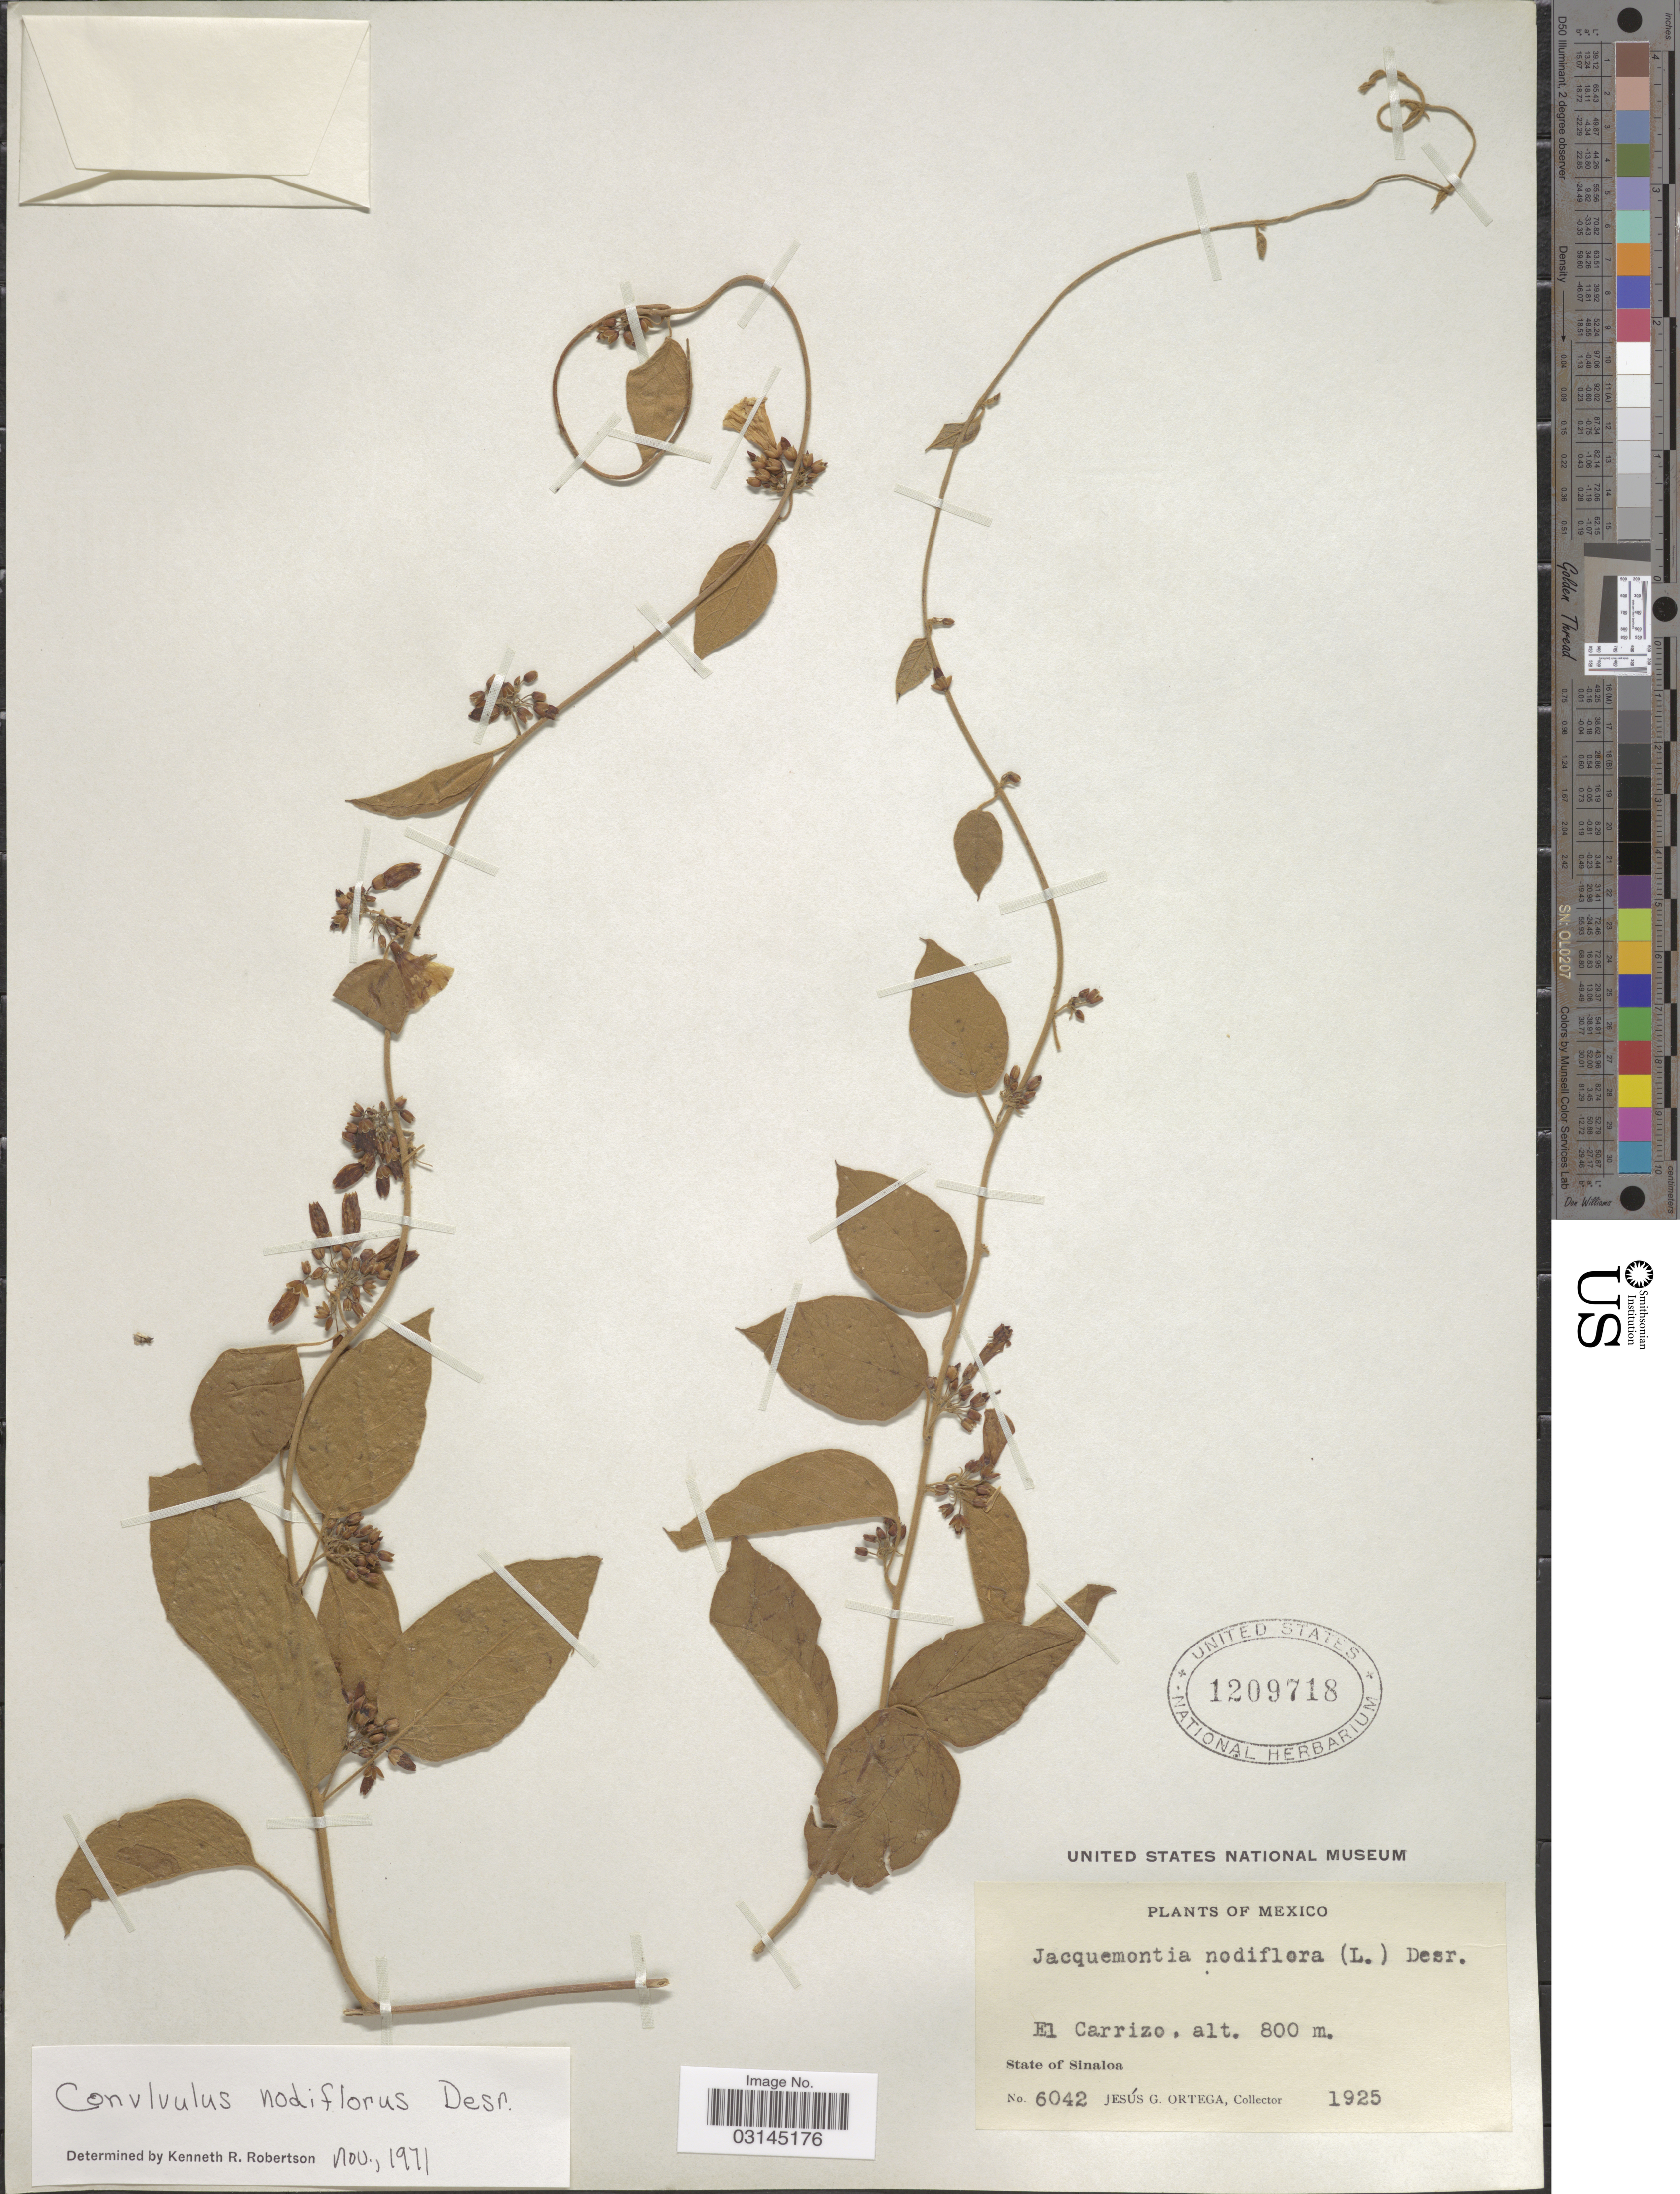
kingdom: Plantae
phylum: Tracheophyta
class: Magnoliopsida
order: Solanales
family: Convolvulaceae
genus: Convolvulus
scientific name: Convolvulus nodiflorus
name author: Desr.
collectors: J. Ortega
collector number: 6042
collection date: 1925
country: Mexico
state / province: Sinaloa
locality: El Carrizo.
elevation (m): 800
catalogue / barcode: US 1209718